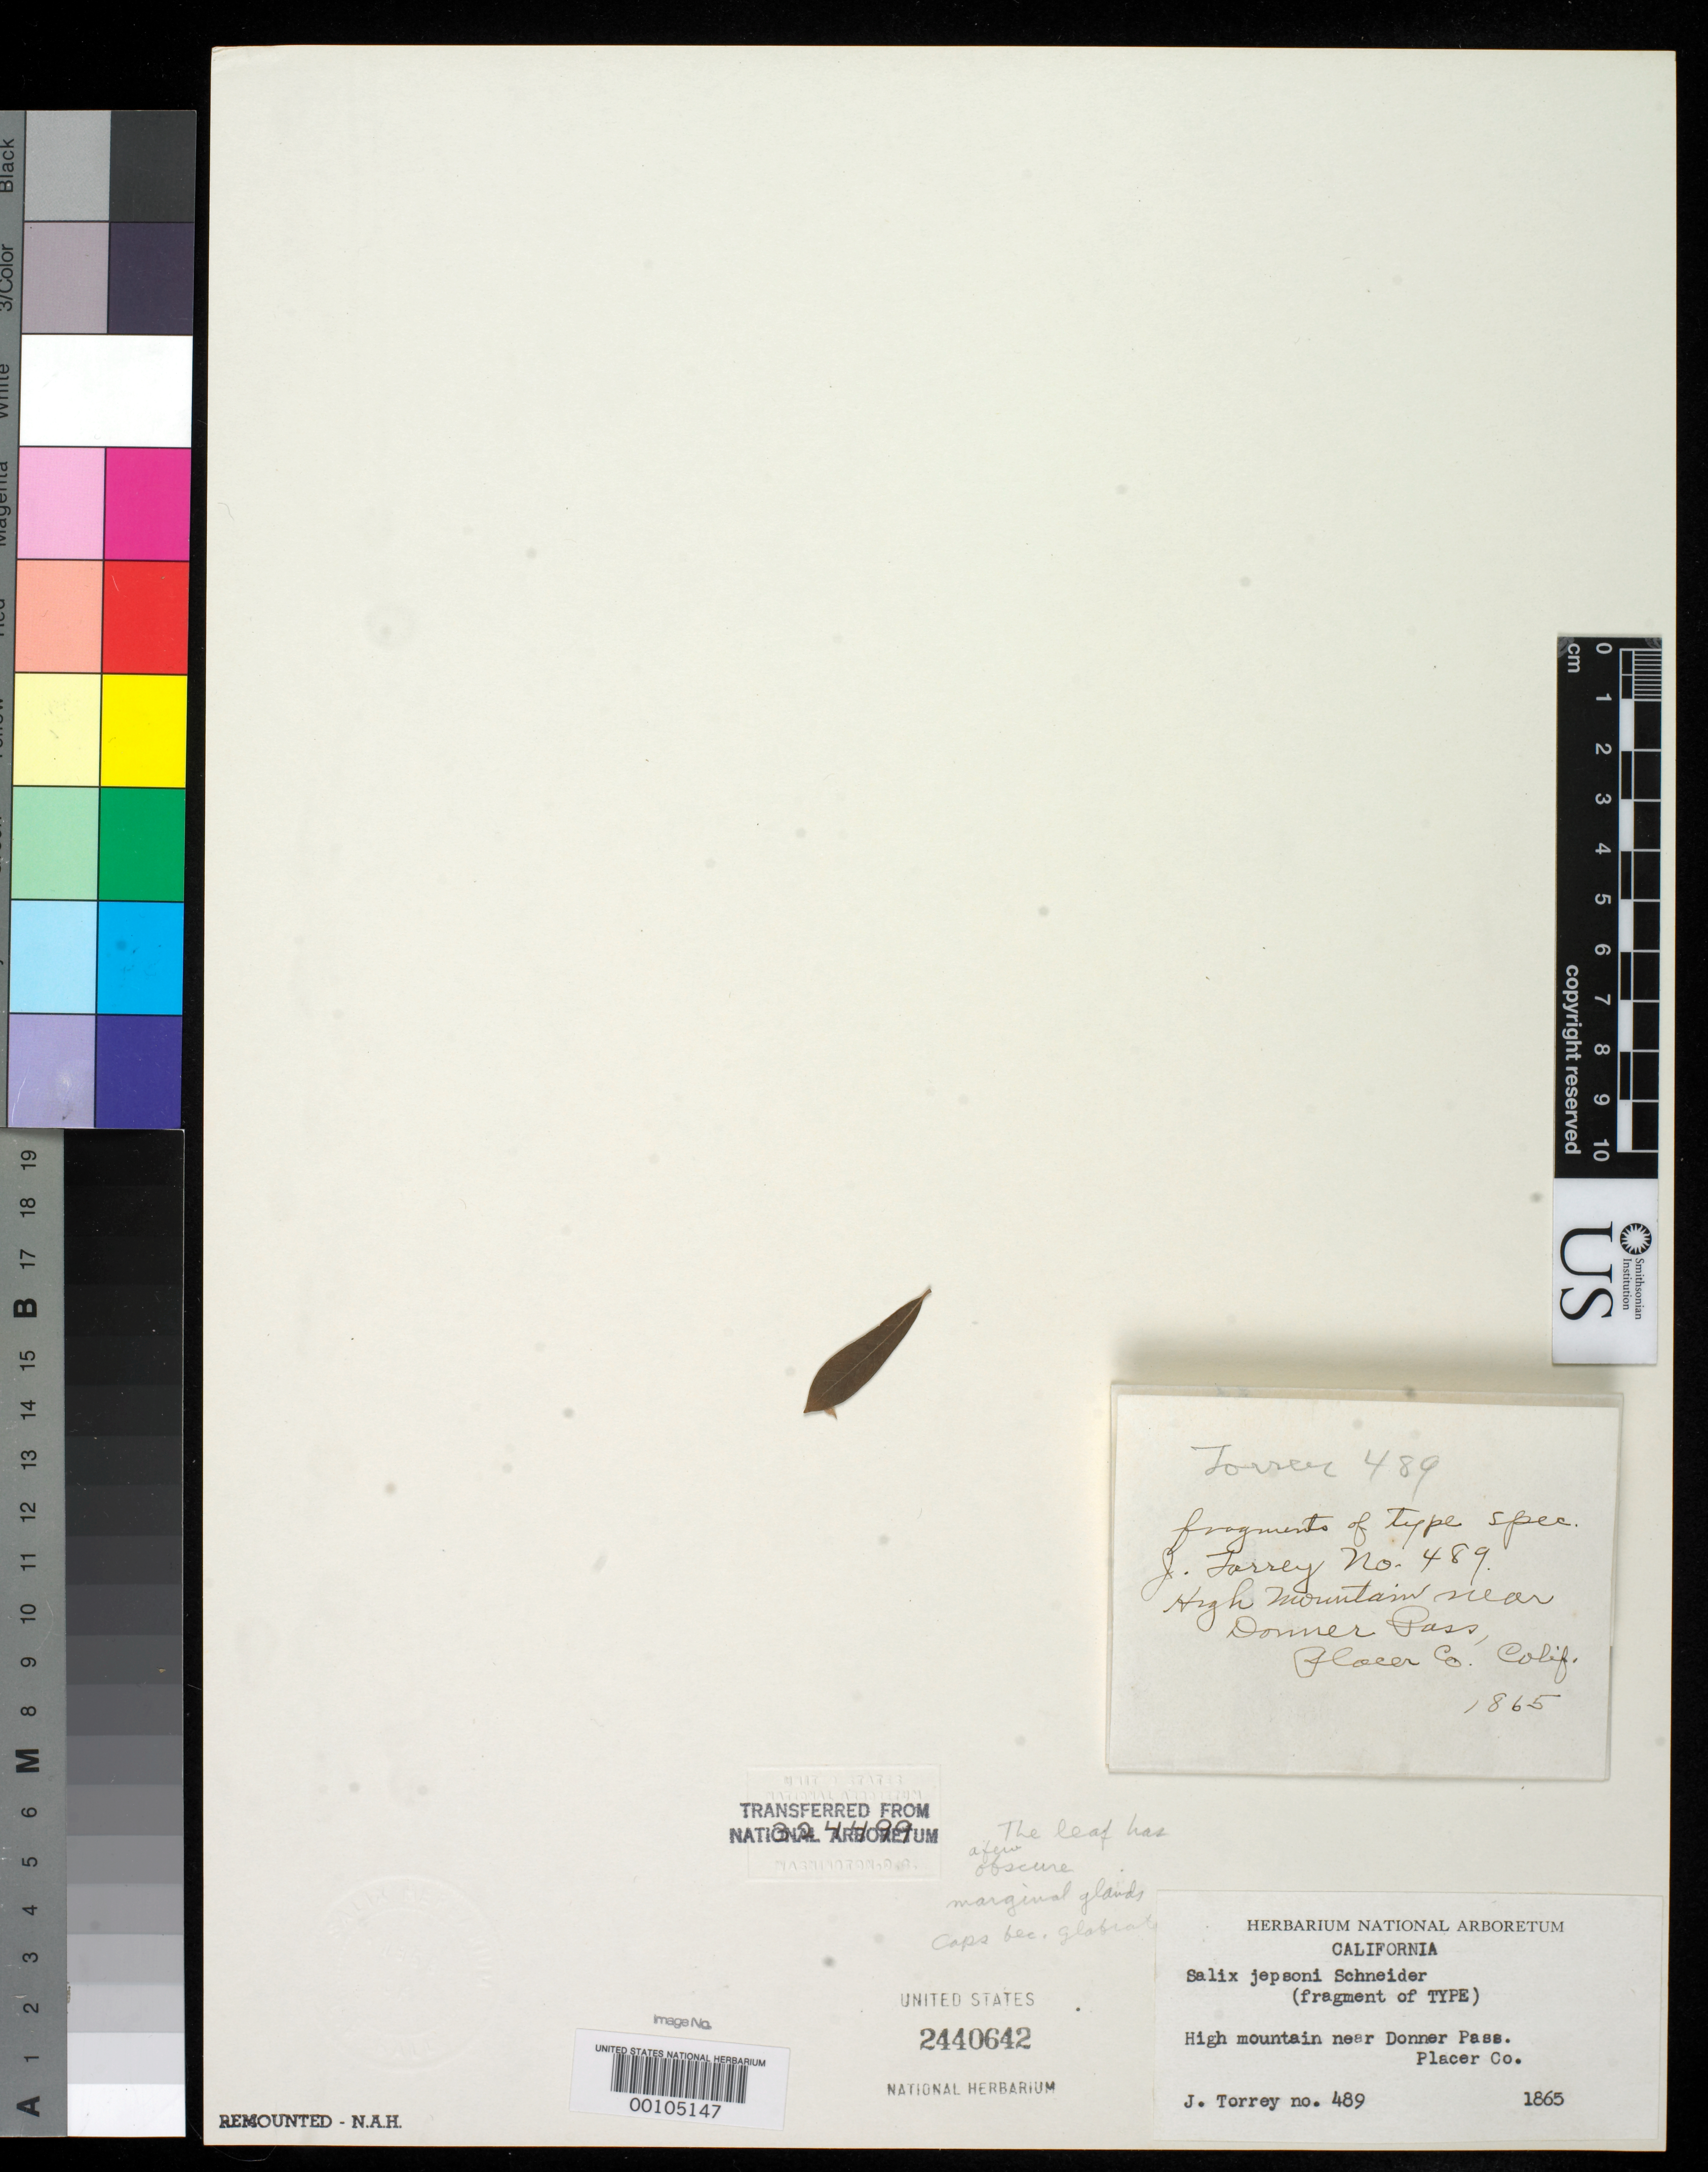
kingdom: Plantae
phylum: Tracheophyta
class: Magnoliopsida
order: Malpighiales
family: Salicaceae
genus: Salix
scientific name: Salix sitchensis var. angustifolia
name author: Bebb in S. Watson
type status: Type Collection; Isotype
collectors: J. Torrey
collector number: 489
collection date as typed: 1865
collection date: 1865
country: United States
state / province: California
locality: High Mountain near Donner Pass, Sierra Nevada.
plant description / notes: Cites Salix chlorophylla var. pellita Anderss. as synonym, unclear whether as a taxonomic synonym (which would make Bebb's varietal name a nom. illeg.) or as a "sensu" name (which would make Bebb's varietal name a newly described taxon). [Note that Bebb later recognized S. pellita as a species, but implies that his var. angustifolia should be a synonym of it]; Fragmentary material of type specimen ex herb. unknown.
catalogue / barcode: US 2440642